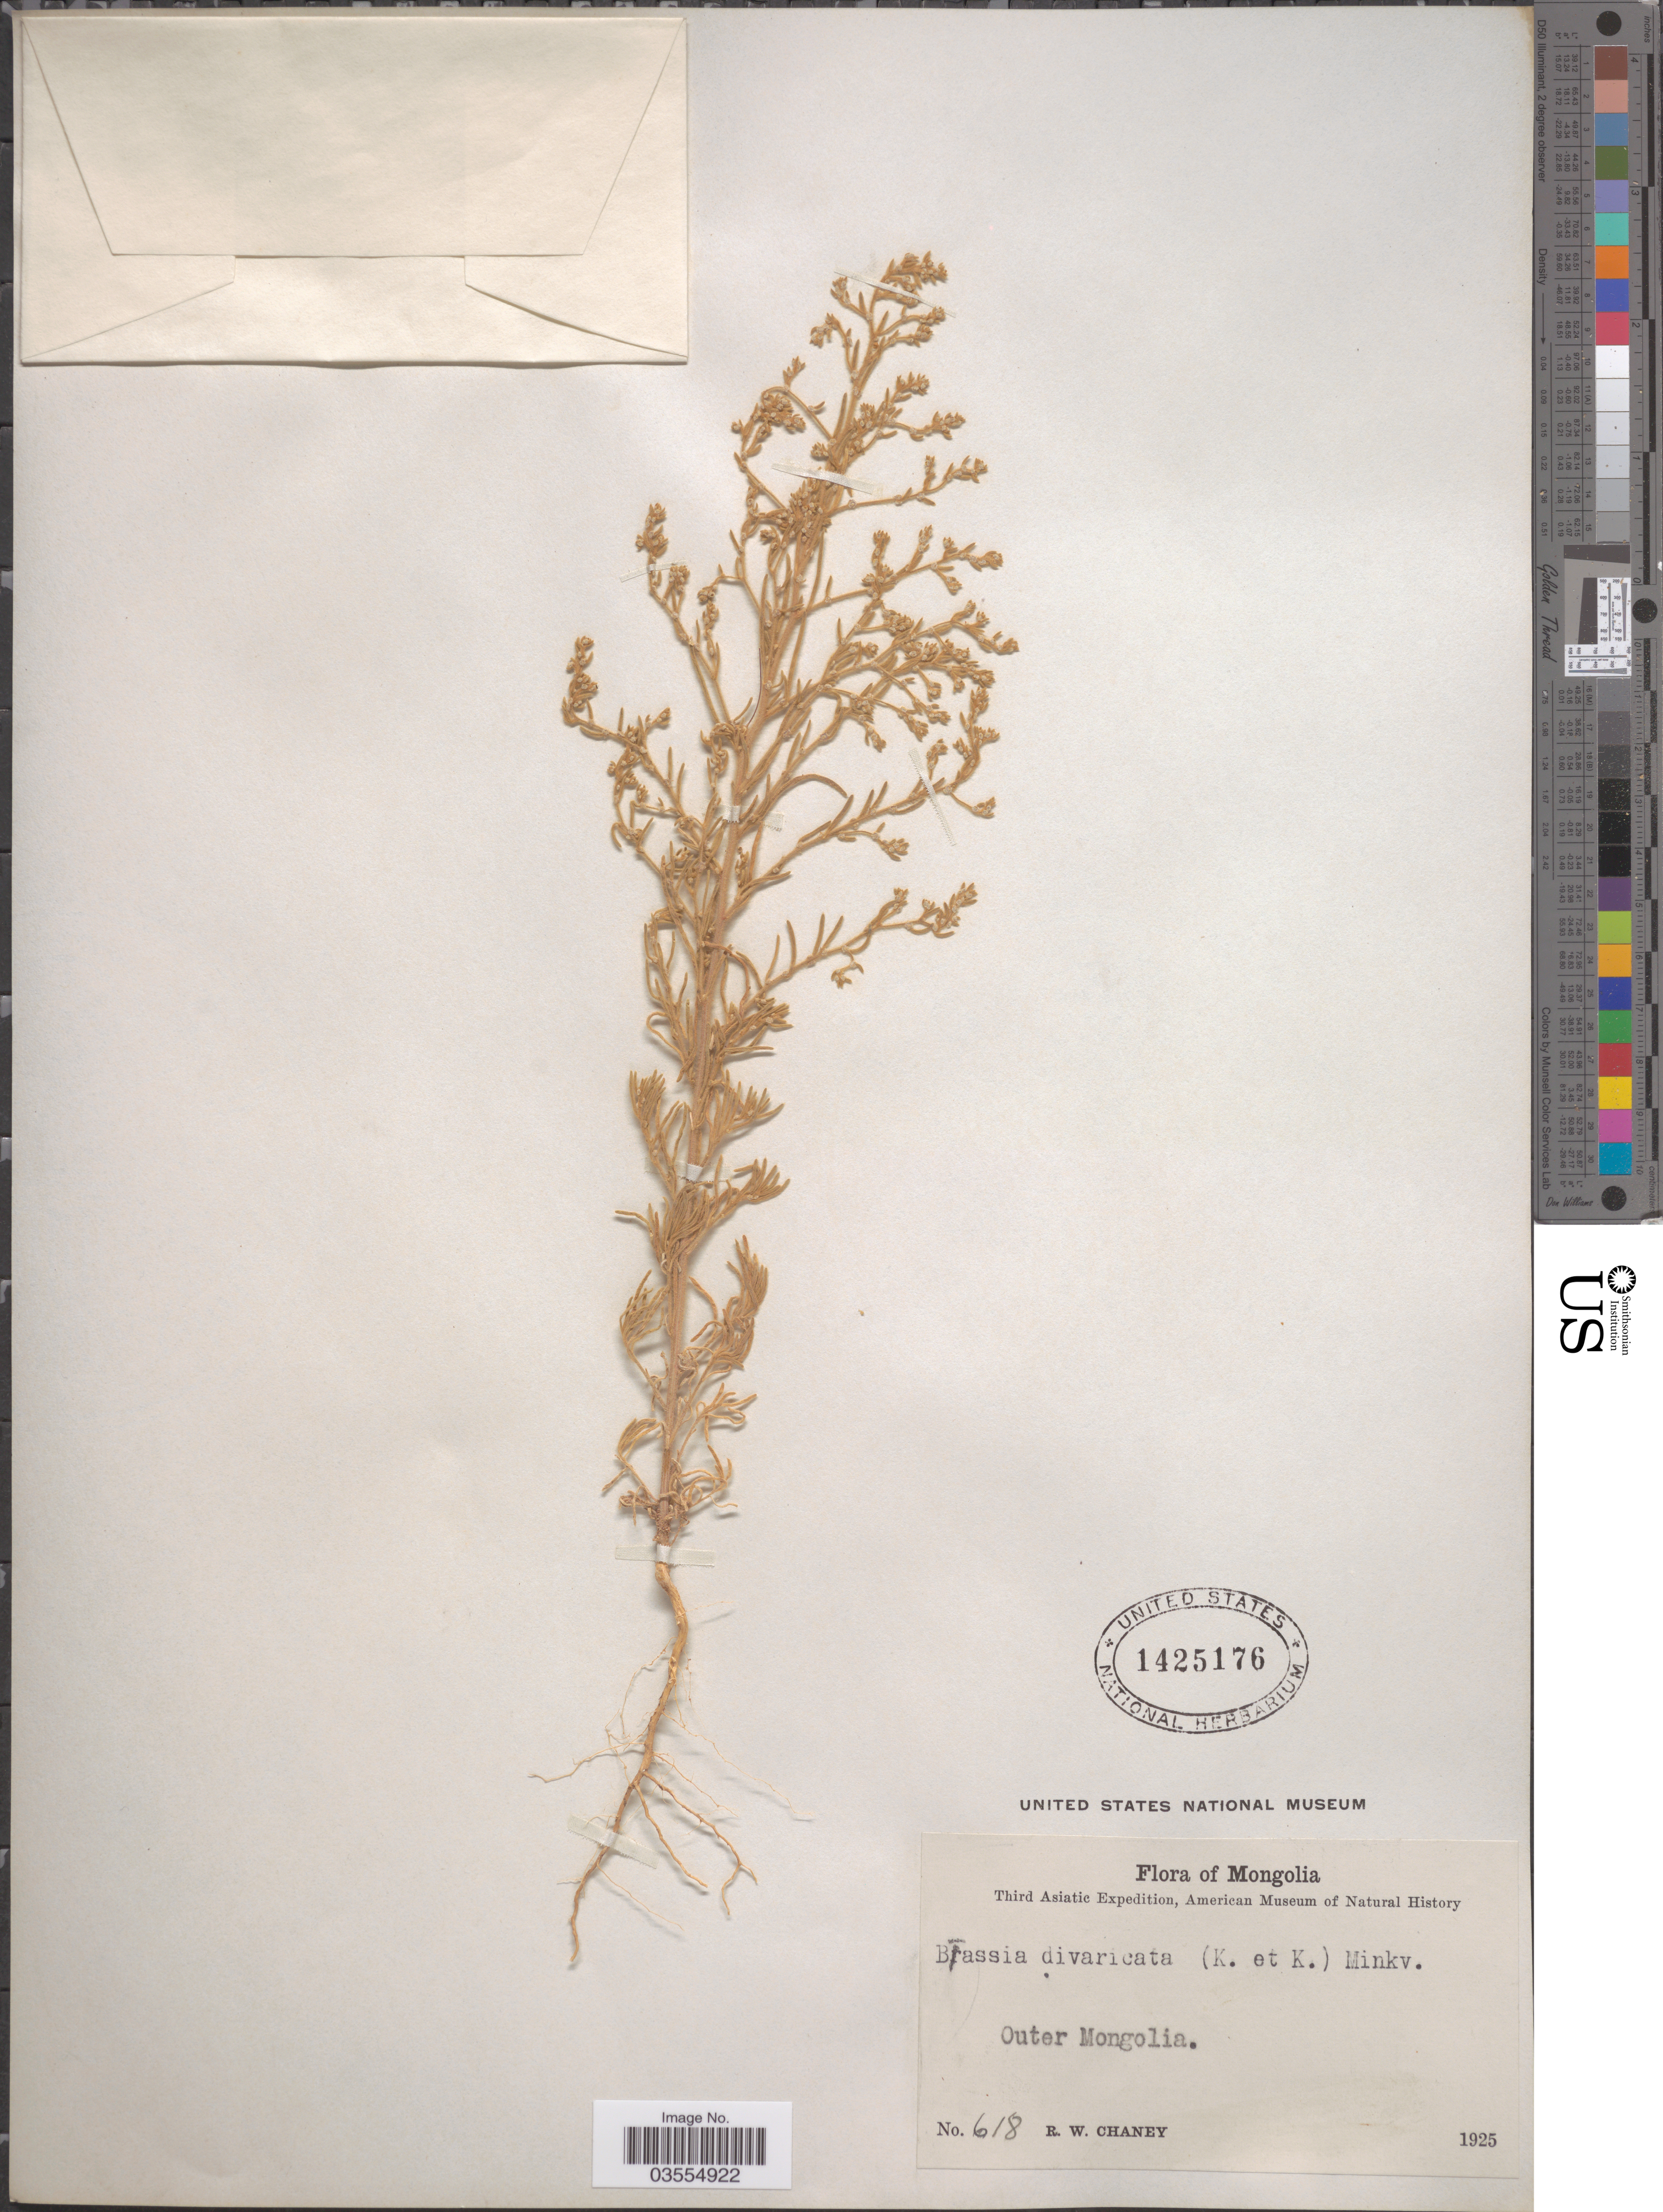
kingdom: Plantae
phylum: Tracheophyta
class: Magnoliopsida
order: Caryophyllales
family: Amaranthaceae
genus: Grubovia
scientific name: Grubovia dasyphylla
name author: (Fisch. & C.A. Mey.) Freitag & G. Kadereit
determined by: Strong, Mark T., (BOT), Smithsonian Institution - National Museum of Natural History (UNITED STATES)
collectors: R. Chaney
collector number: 618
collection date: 1925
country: Mongolia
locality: Mongolia, Outer Mongolia.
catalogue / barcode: US 1425176